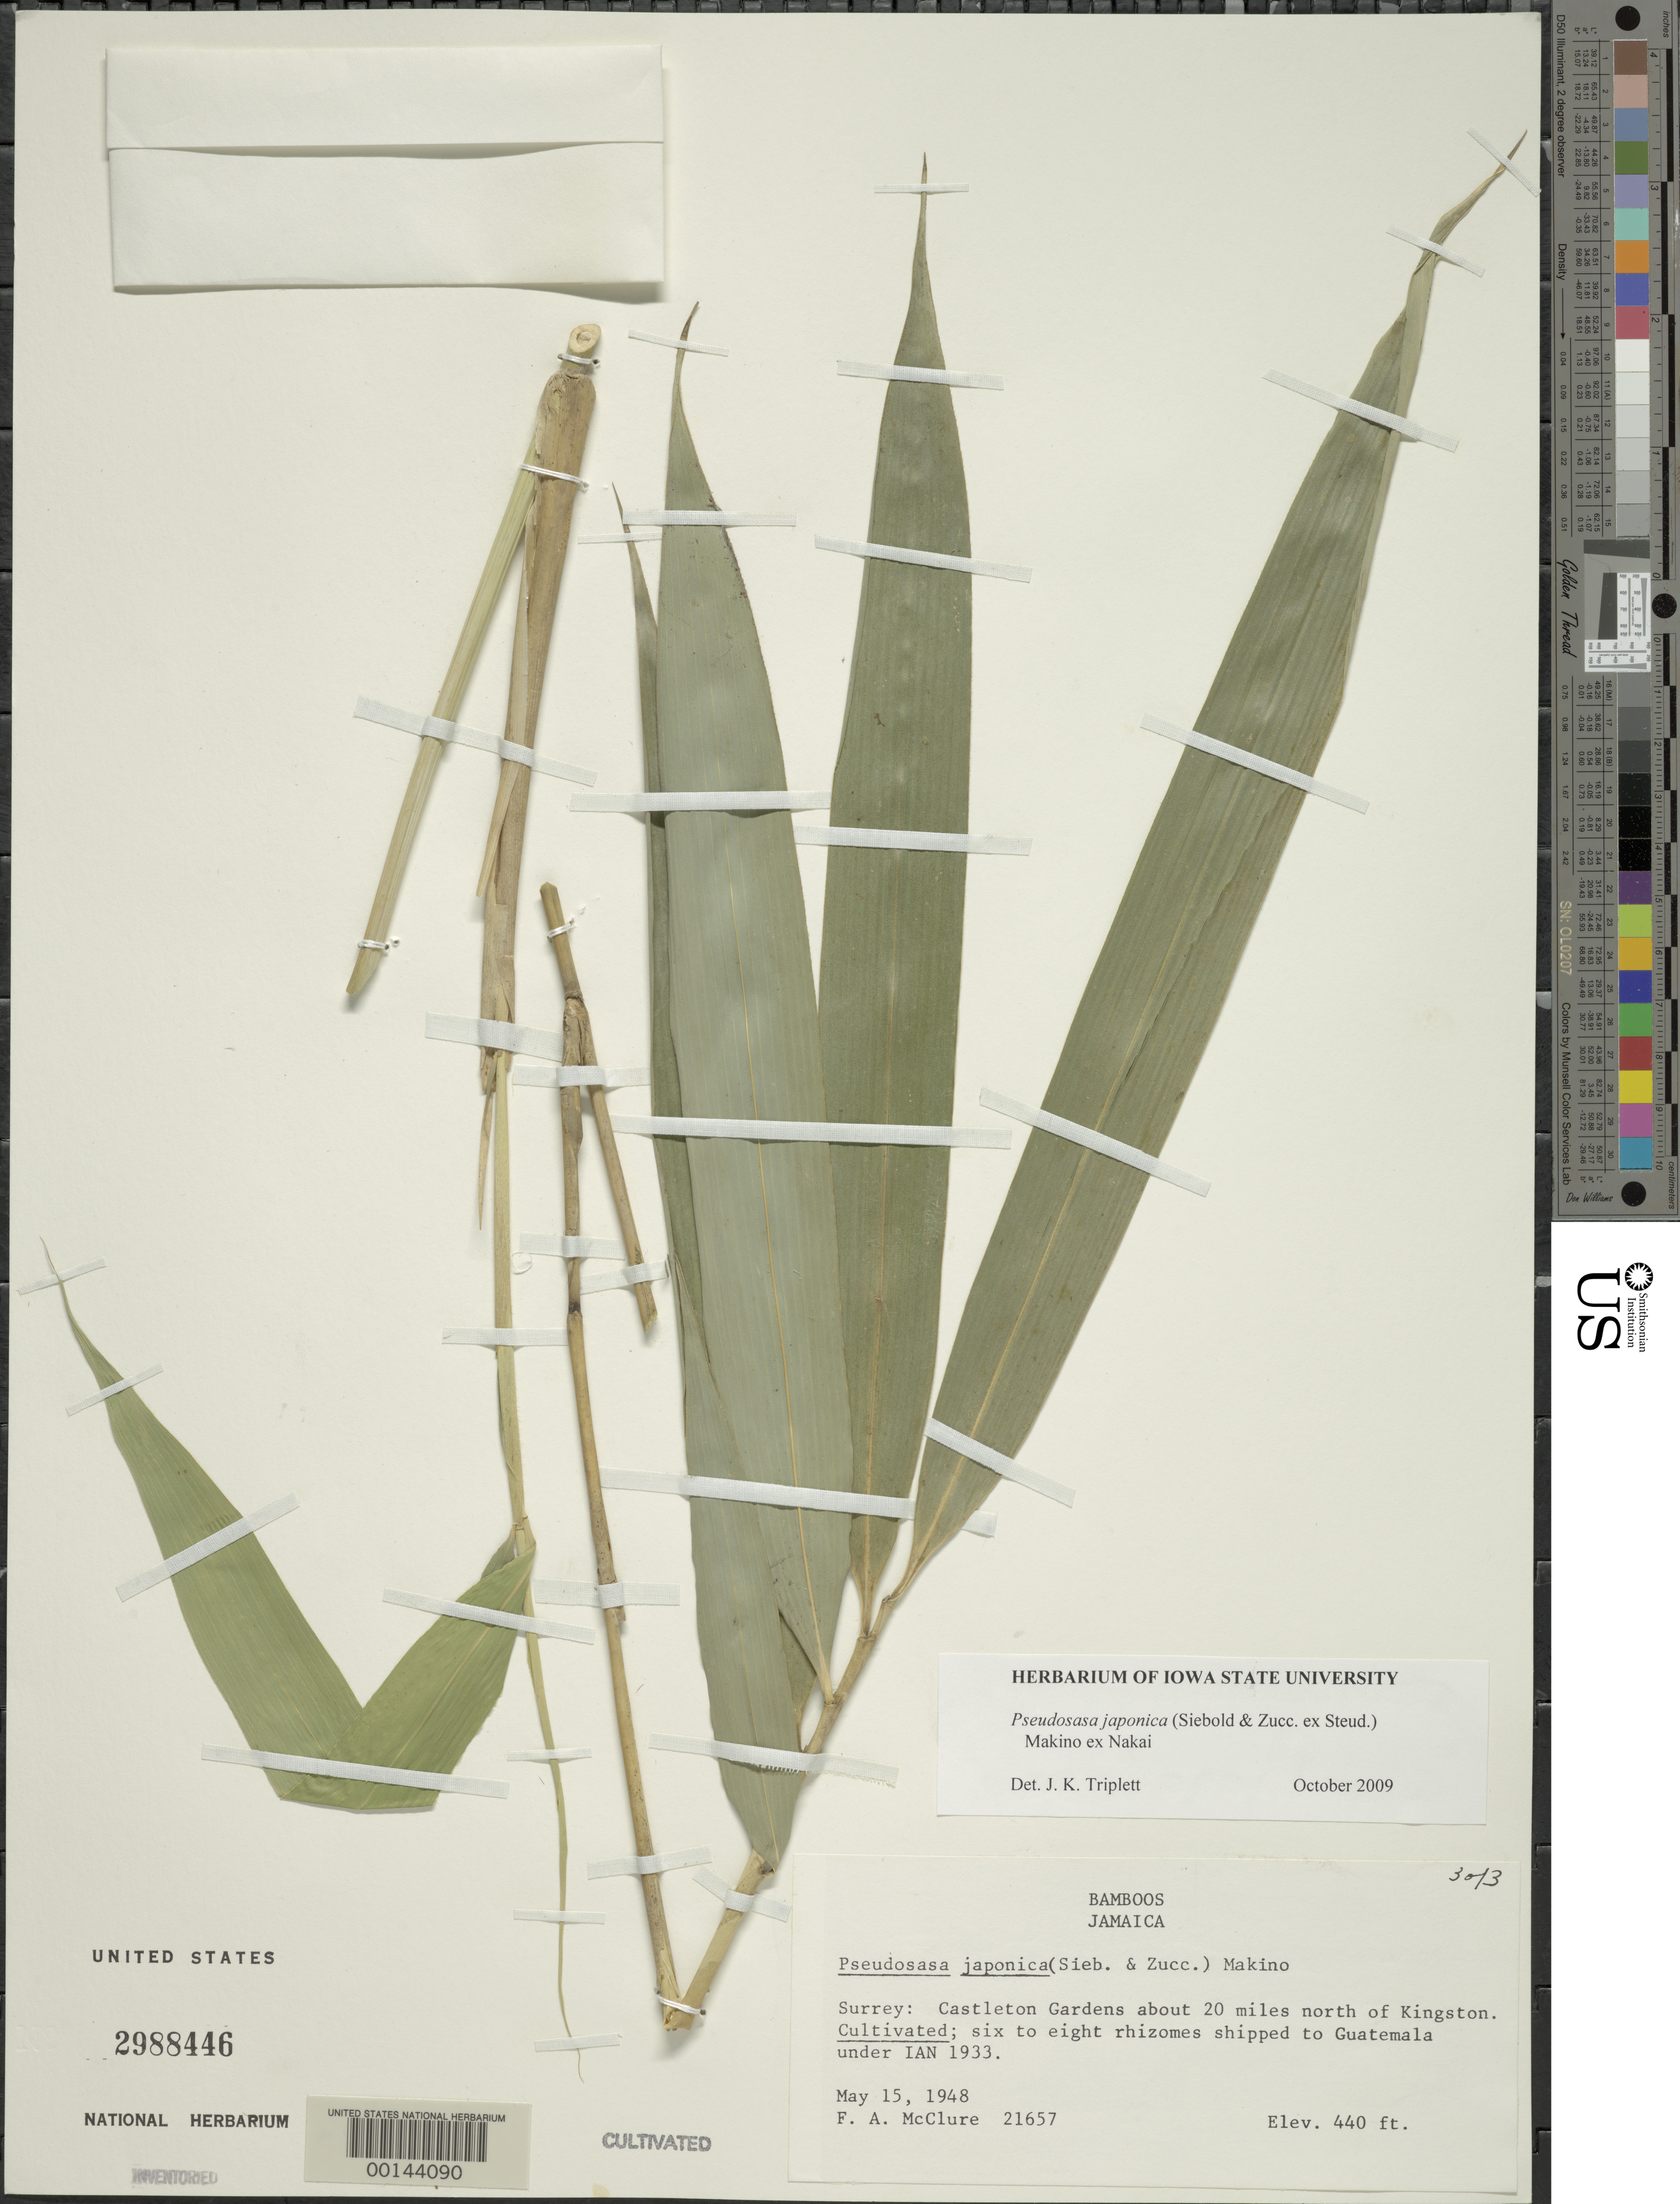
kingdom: Plantae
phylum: Tracheophyta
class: Liliopsida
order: Poales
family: Poaceae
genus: Pseudosasa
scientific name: Pseudosasa japonica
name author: (Siebold & Zucc. ex Steud.) Makino ex Nakai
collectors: F. A. McClure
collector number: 21657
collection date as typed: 15 May 1948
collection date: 1948-05-15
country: Jamaica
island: Greater Antilles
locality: Castleton Gardens, N of Kingston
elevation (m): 134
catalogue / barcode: US 2988446